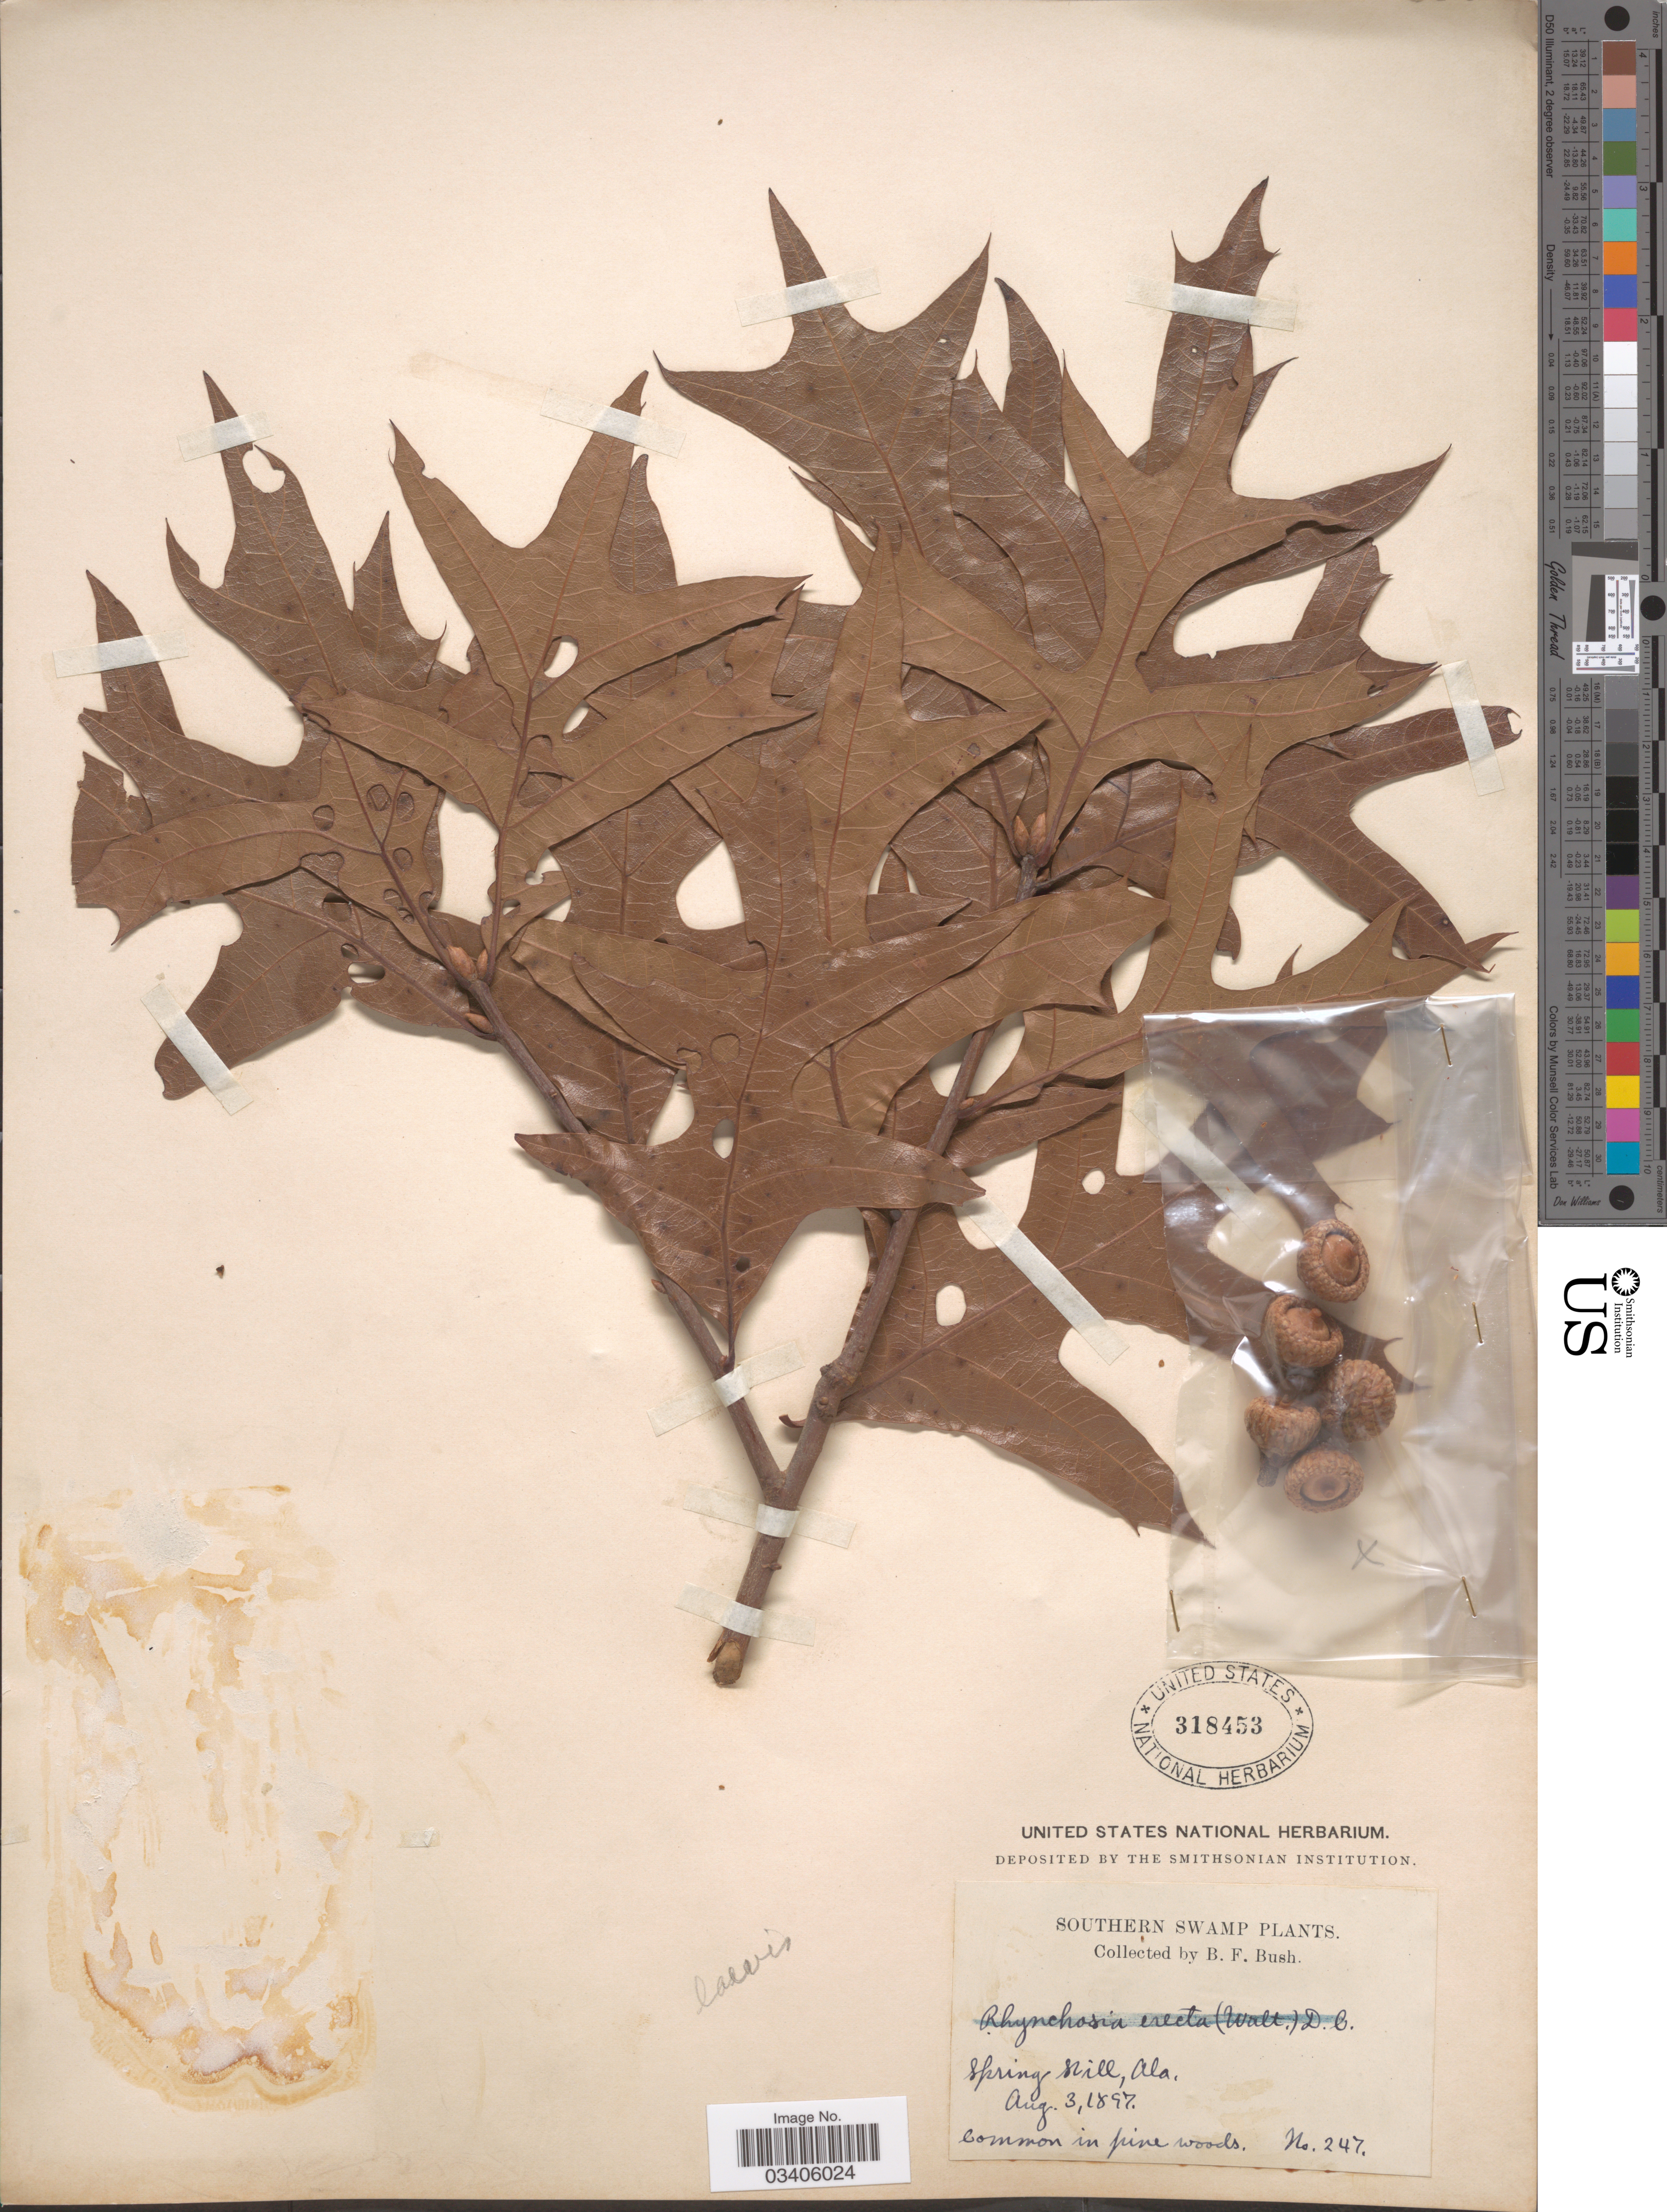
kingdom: Plantae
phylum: Tracheophyta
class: Magnoliopsida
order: Fagales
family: Fagaceae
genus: Quercus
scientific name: Quercus laevis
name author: Walter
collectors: B. F. Bush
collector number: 247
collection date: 1897-08-03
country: United States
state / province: Alabama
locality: Southern swamp. Spring Hill.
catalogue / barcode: US 318453